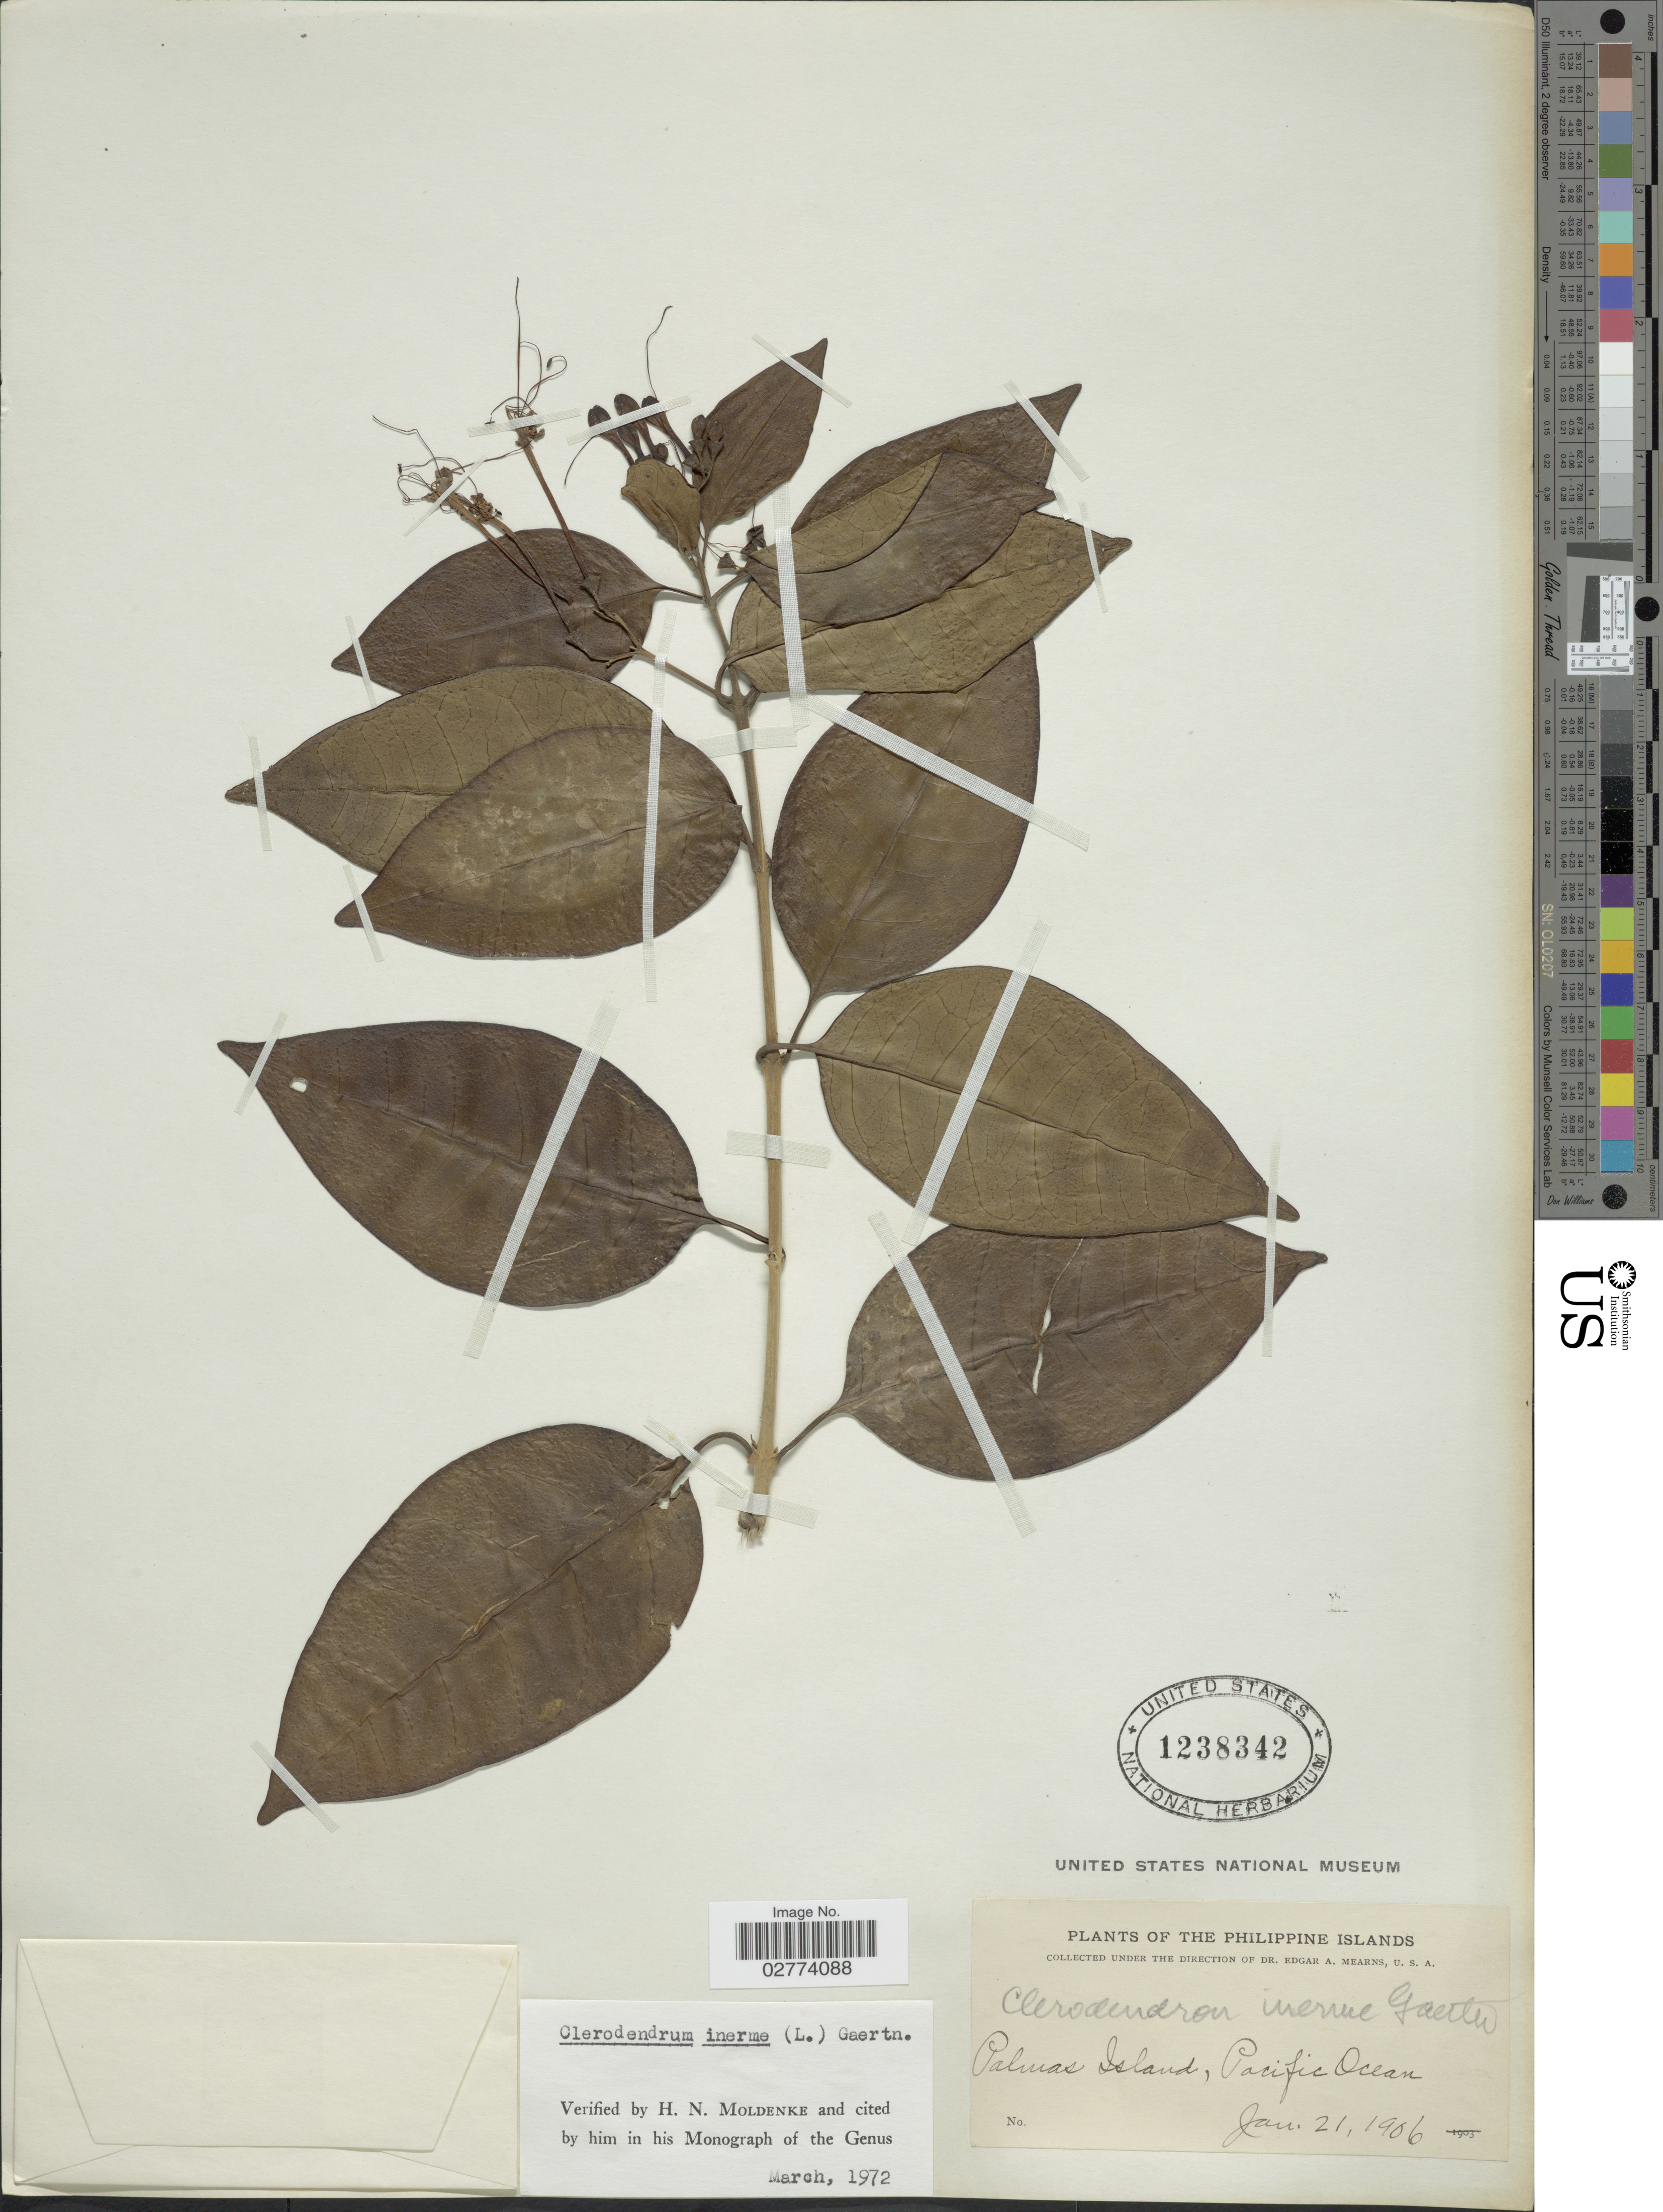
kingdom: Plantae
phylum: Tracheophyta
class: Magnoliopsida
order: Lamiales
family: Lamiaceae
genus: Clerodendrum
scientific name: Clerodendrum inerme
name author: (L.) Gaertn.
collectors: E. A. Mearns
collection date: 1906-01-21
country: Philippines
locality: Palmas Island, Pacific Ocean.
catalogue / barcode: US 1238342